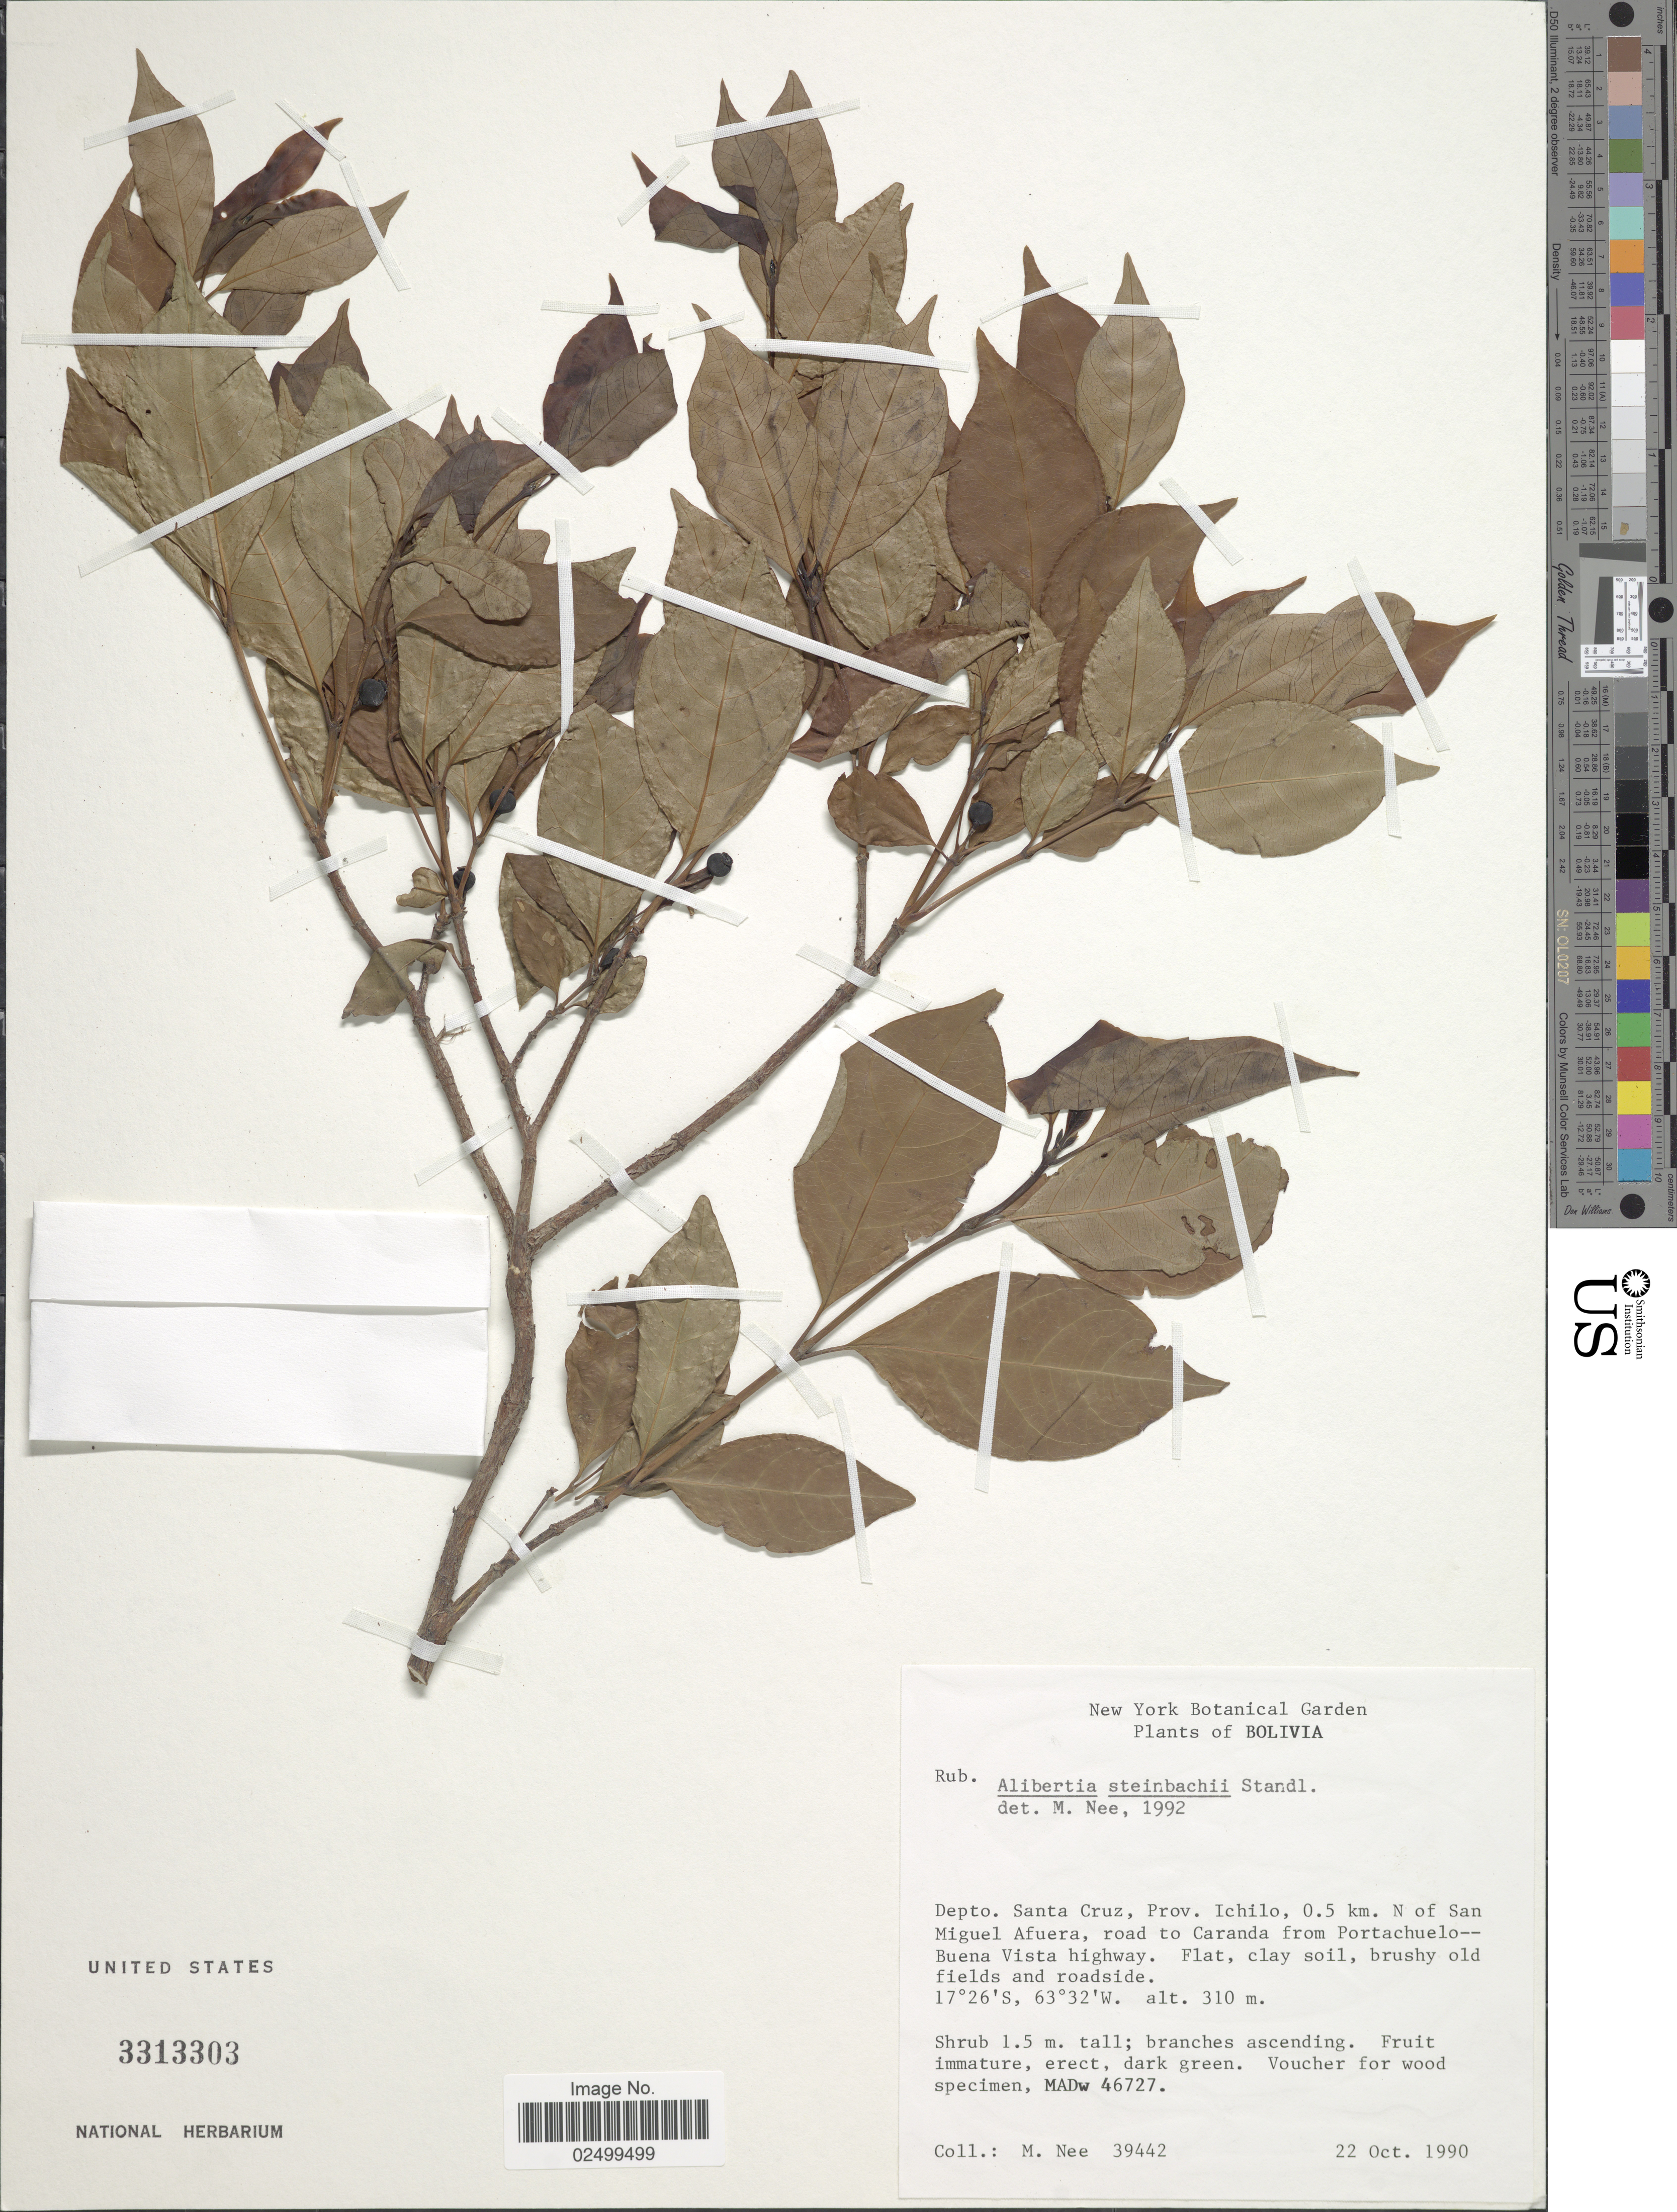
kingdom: Plantae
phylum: Tracheophyta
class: Magnoliopsida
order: Gentianales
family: Rubiaceae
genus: Alibertia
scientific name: Alibertia steinbachii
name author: Standl.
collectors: M. Nee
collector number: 39442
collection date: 1990-10-22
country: Bolivia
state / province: Santa Cruz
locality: Depto Santa Cruz, Prov. Ichilo, 0.5 km N of San Miguel Afuera, road to Caranda from Portachuelo--Buena Vista highway. Flat, clay soil, brushy old fields and roadside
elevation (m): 310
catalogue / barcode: US 3313303